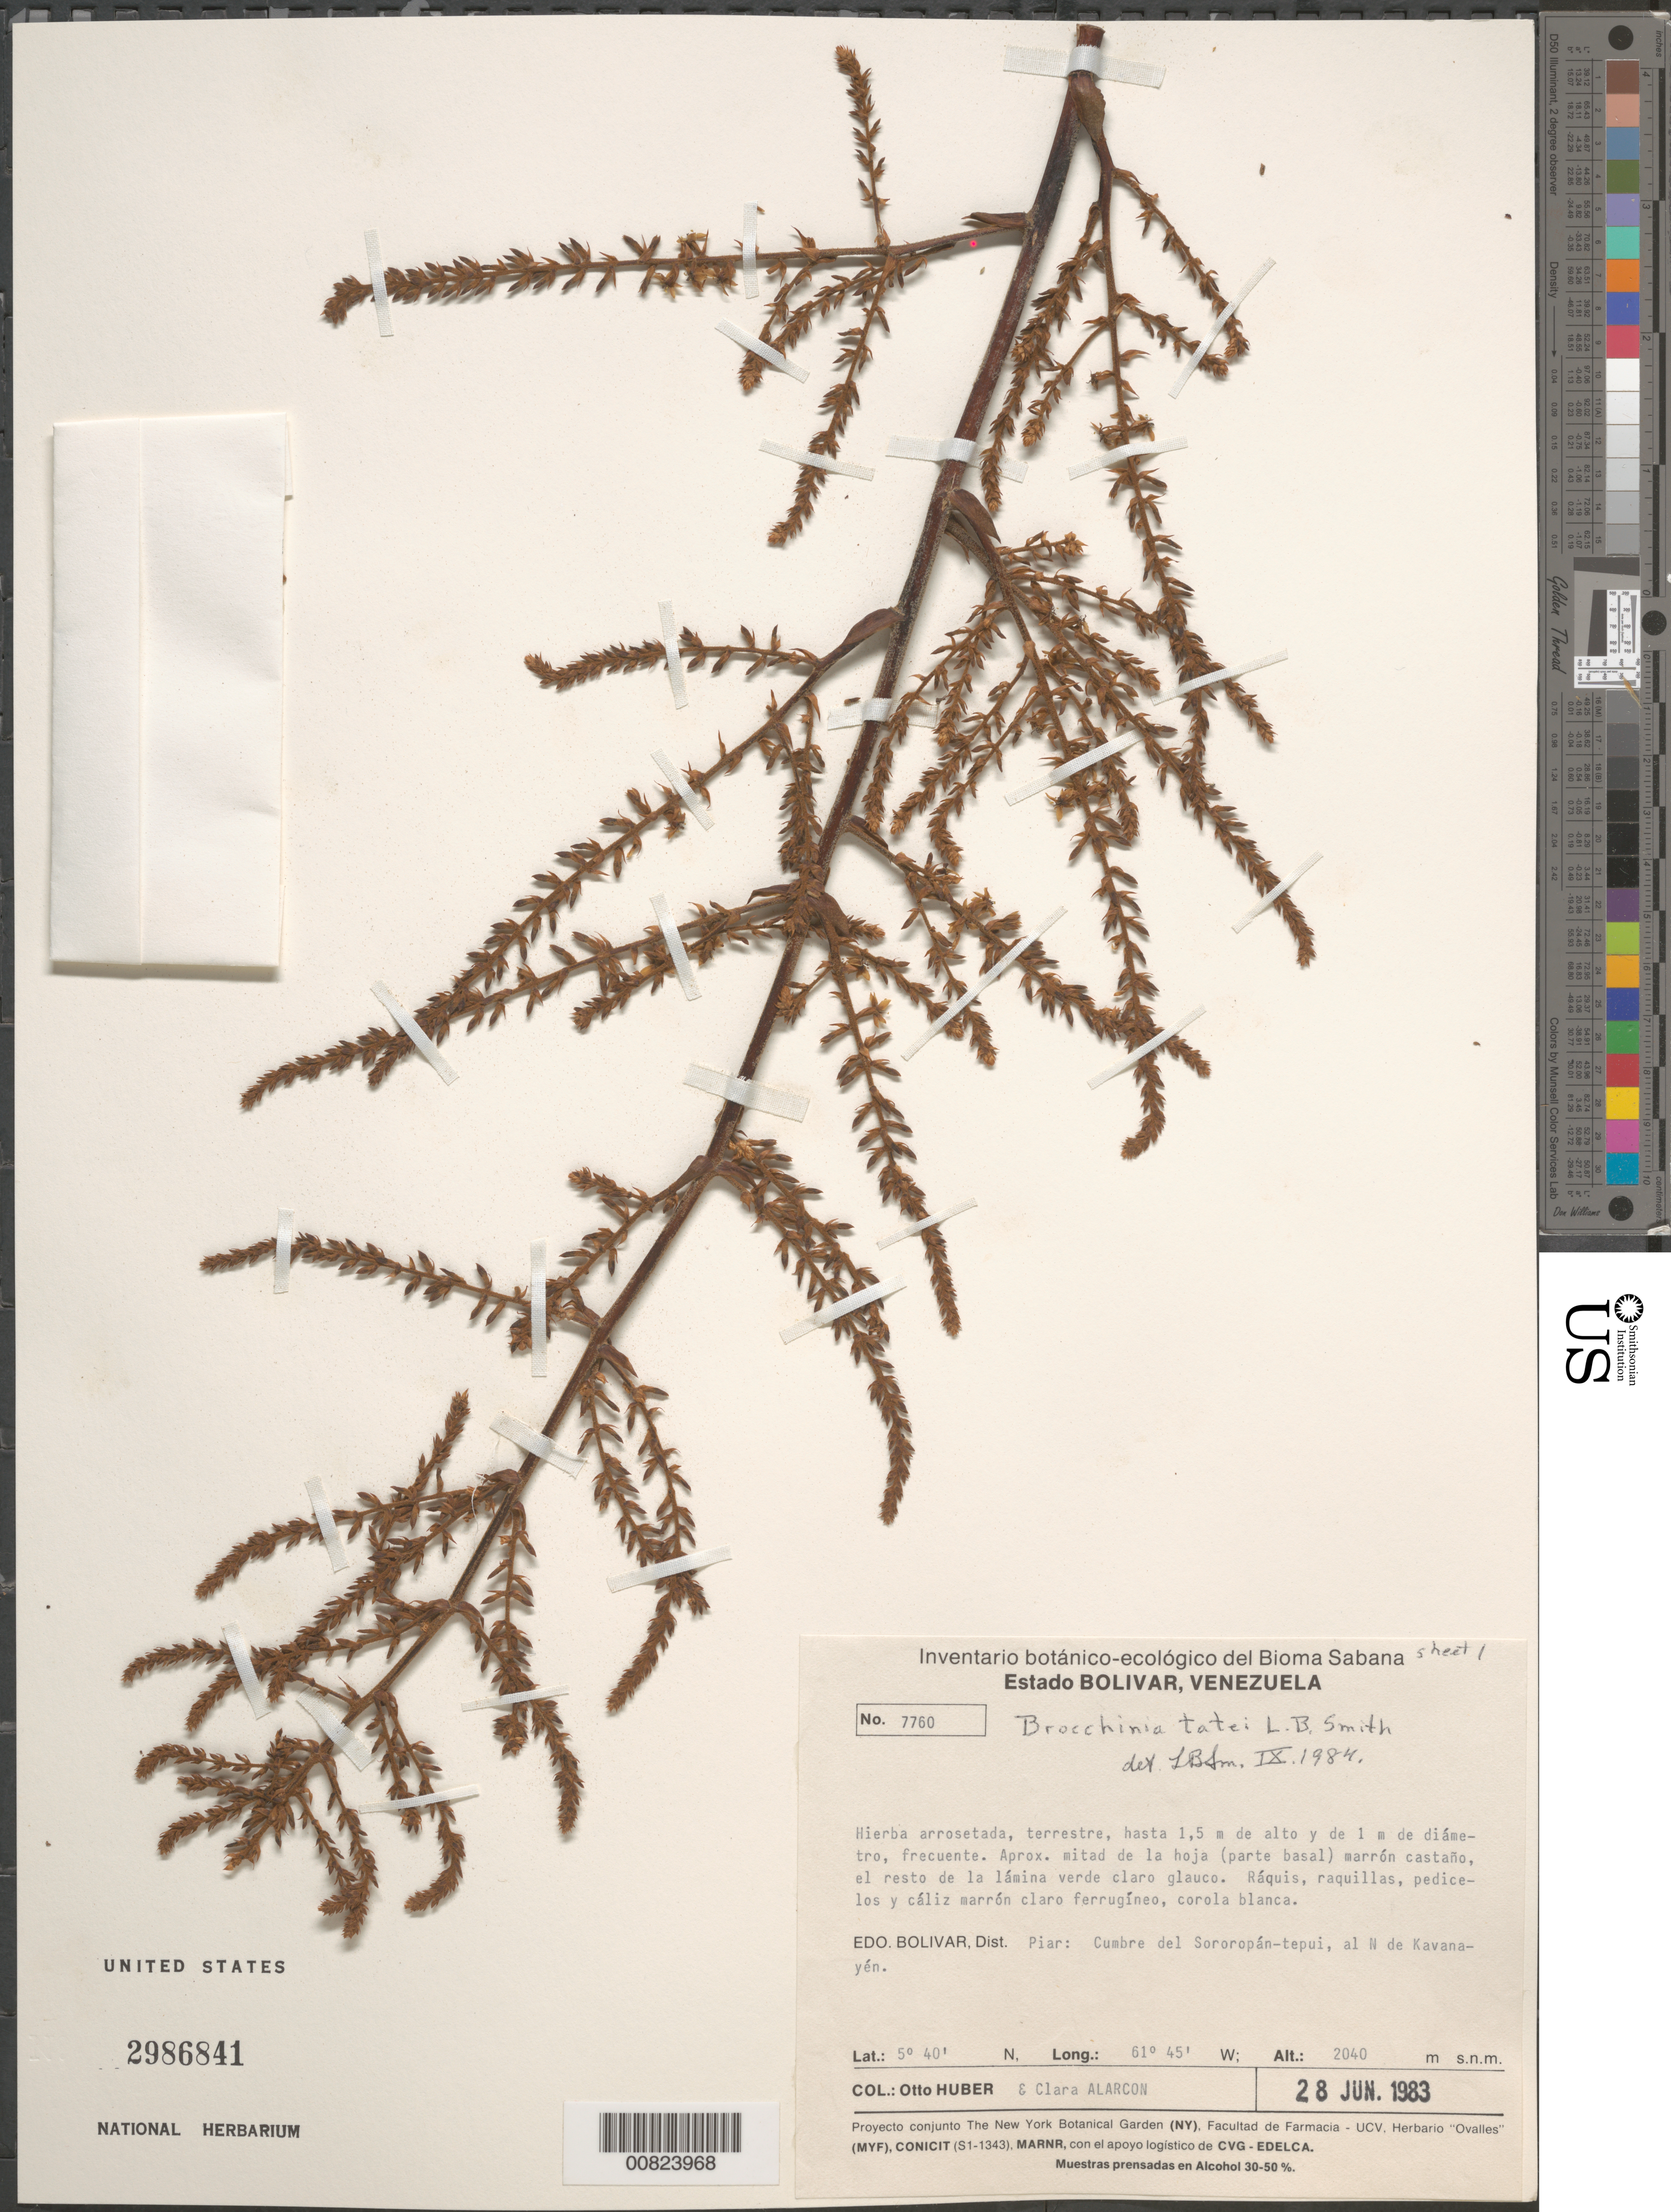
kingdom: Plantae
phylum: Tracheophyta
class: Liliopsida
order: Poales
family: Bromeliaceae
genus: Brocchinia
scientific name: Brocchinia tatei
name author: L.B. Sm.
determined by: Smith, Lyman B., (US), NMNH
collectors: O. Huber & C. Alarcon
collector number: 7760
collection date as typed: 28-Jun-83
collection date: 1983-06-28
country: Venezuela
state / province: Bolívar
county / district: Piar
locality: Sororopán-tepuí, cumbre, al N de Kavanayén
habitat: Cumbre del tepui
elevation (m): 2040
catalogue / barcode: US 2986841